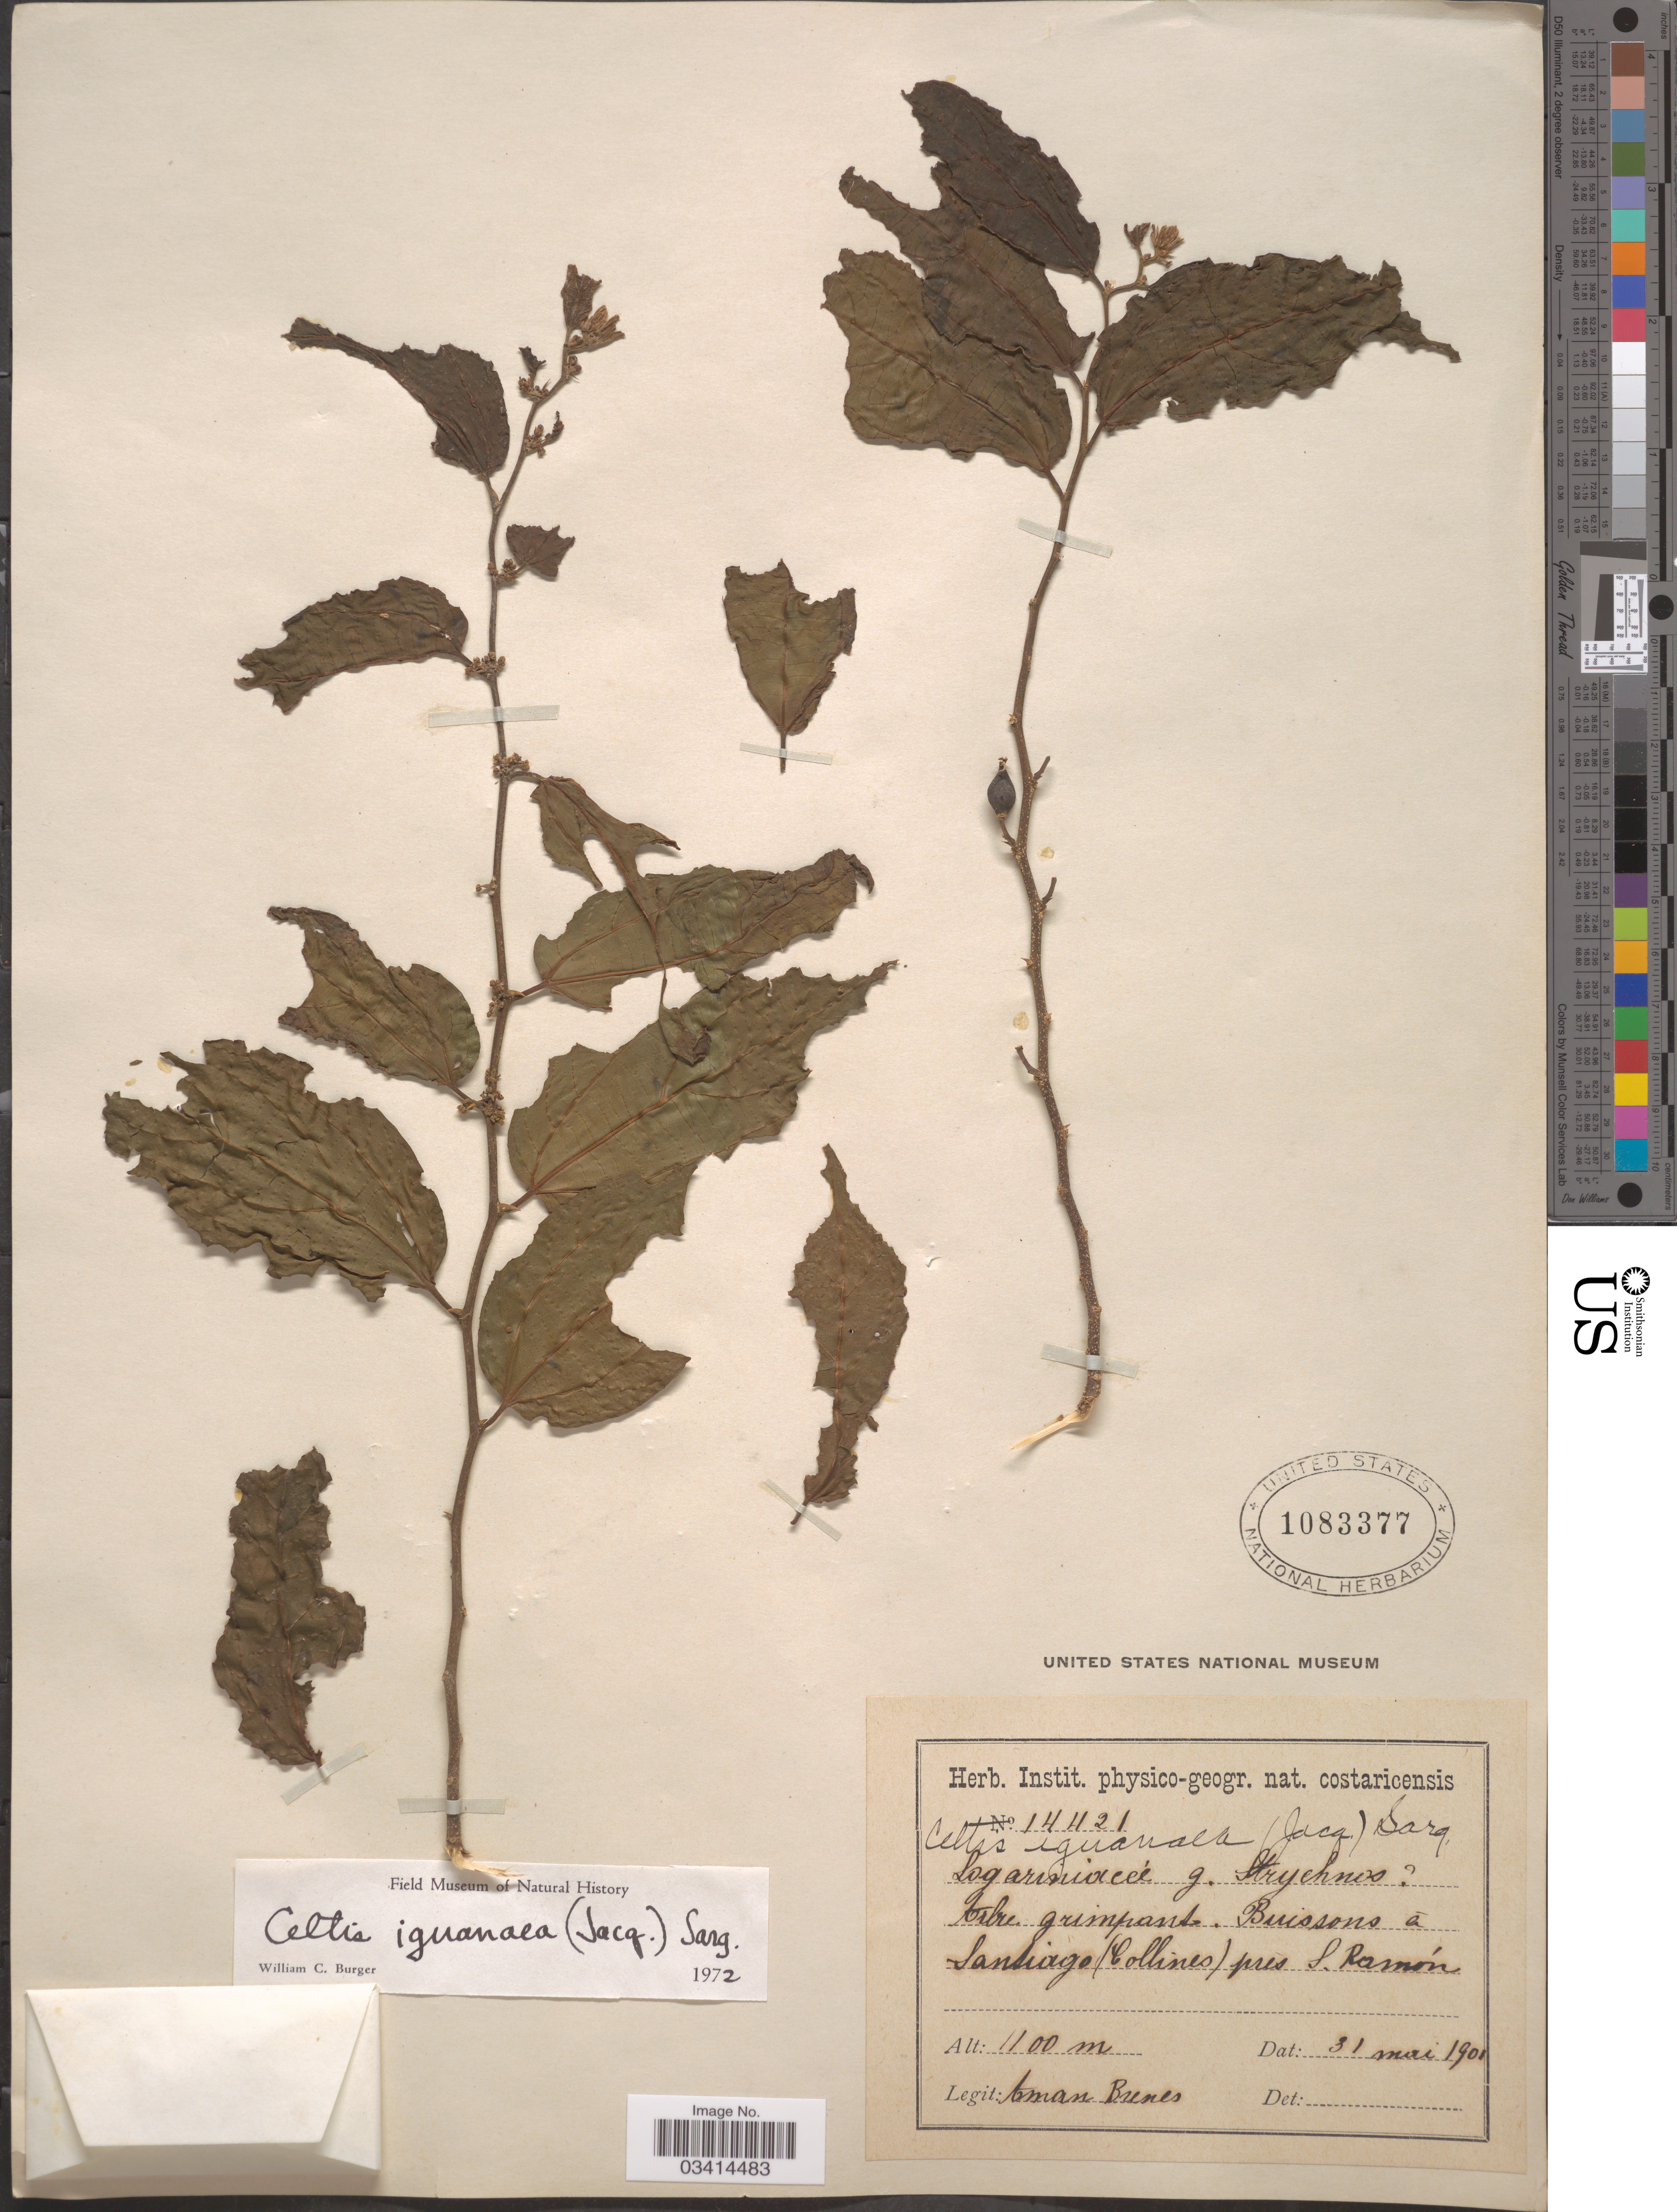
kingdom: Plantae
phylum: Tracheophyta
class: Magnoliopsida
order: Rosales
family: Cannabaceae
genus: Celtis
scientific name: Celtis iguanaea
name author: (Jacq.) Sarg.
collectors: A. Brenes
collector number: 14421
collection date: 1901-05-31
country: Costa Rica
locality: Buissons á Santiago (Collines) pres S. Ramón.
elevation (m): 1100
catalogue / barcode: US 1083377